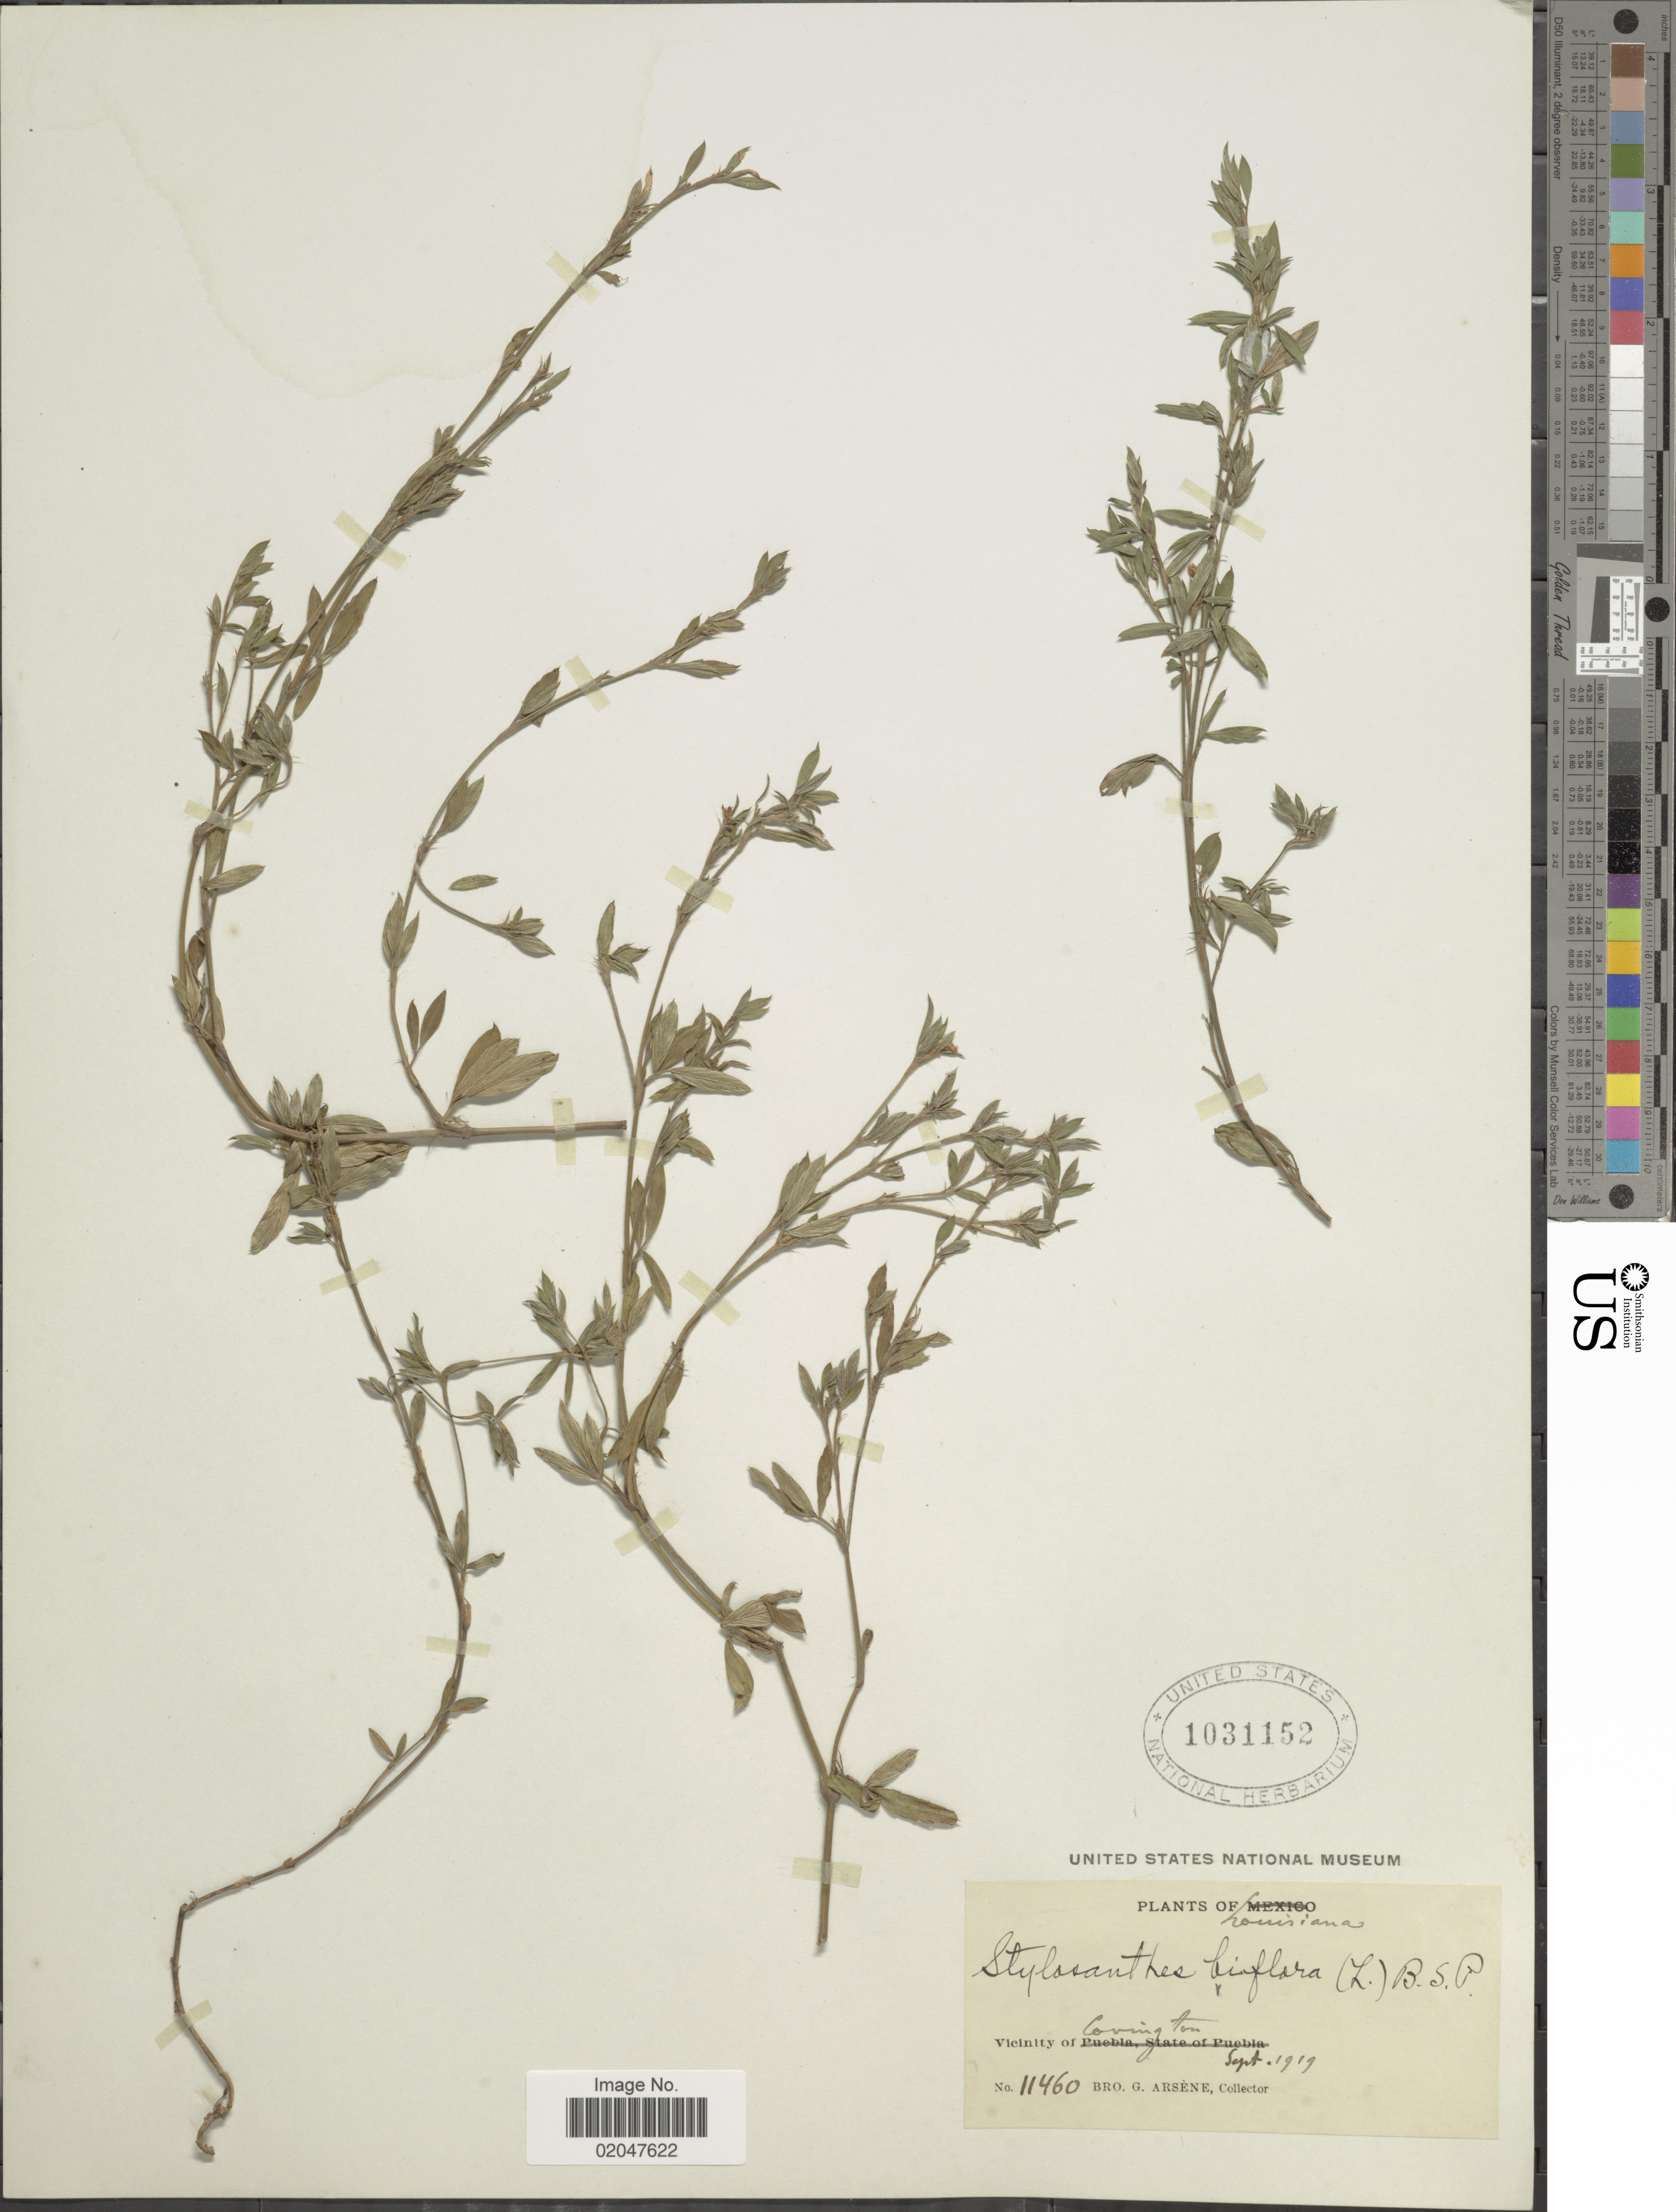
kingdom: Plantae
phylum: Tracheophyta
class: Magnoliopsida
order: Fabales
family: Fabaceae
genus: Stylosanthes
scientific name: Stylosanthes biflora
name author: (L.) Britton et al.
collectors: Bro. G. Arsène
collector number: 11460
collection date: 1919-09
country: United States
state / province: Louisiana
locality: Vicinity of Covington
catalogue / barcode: US 1031152